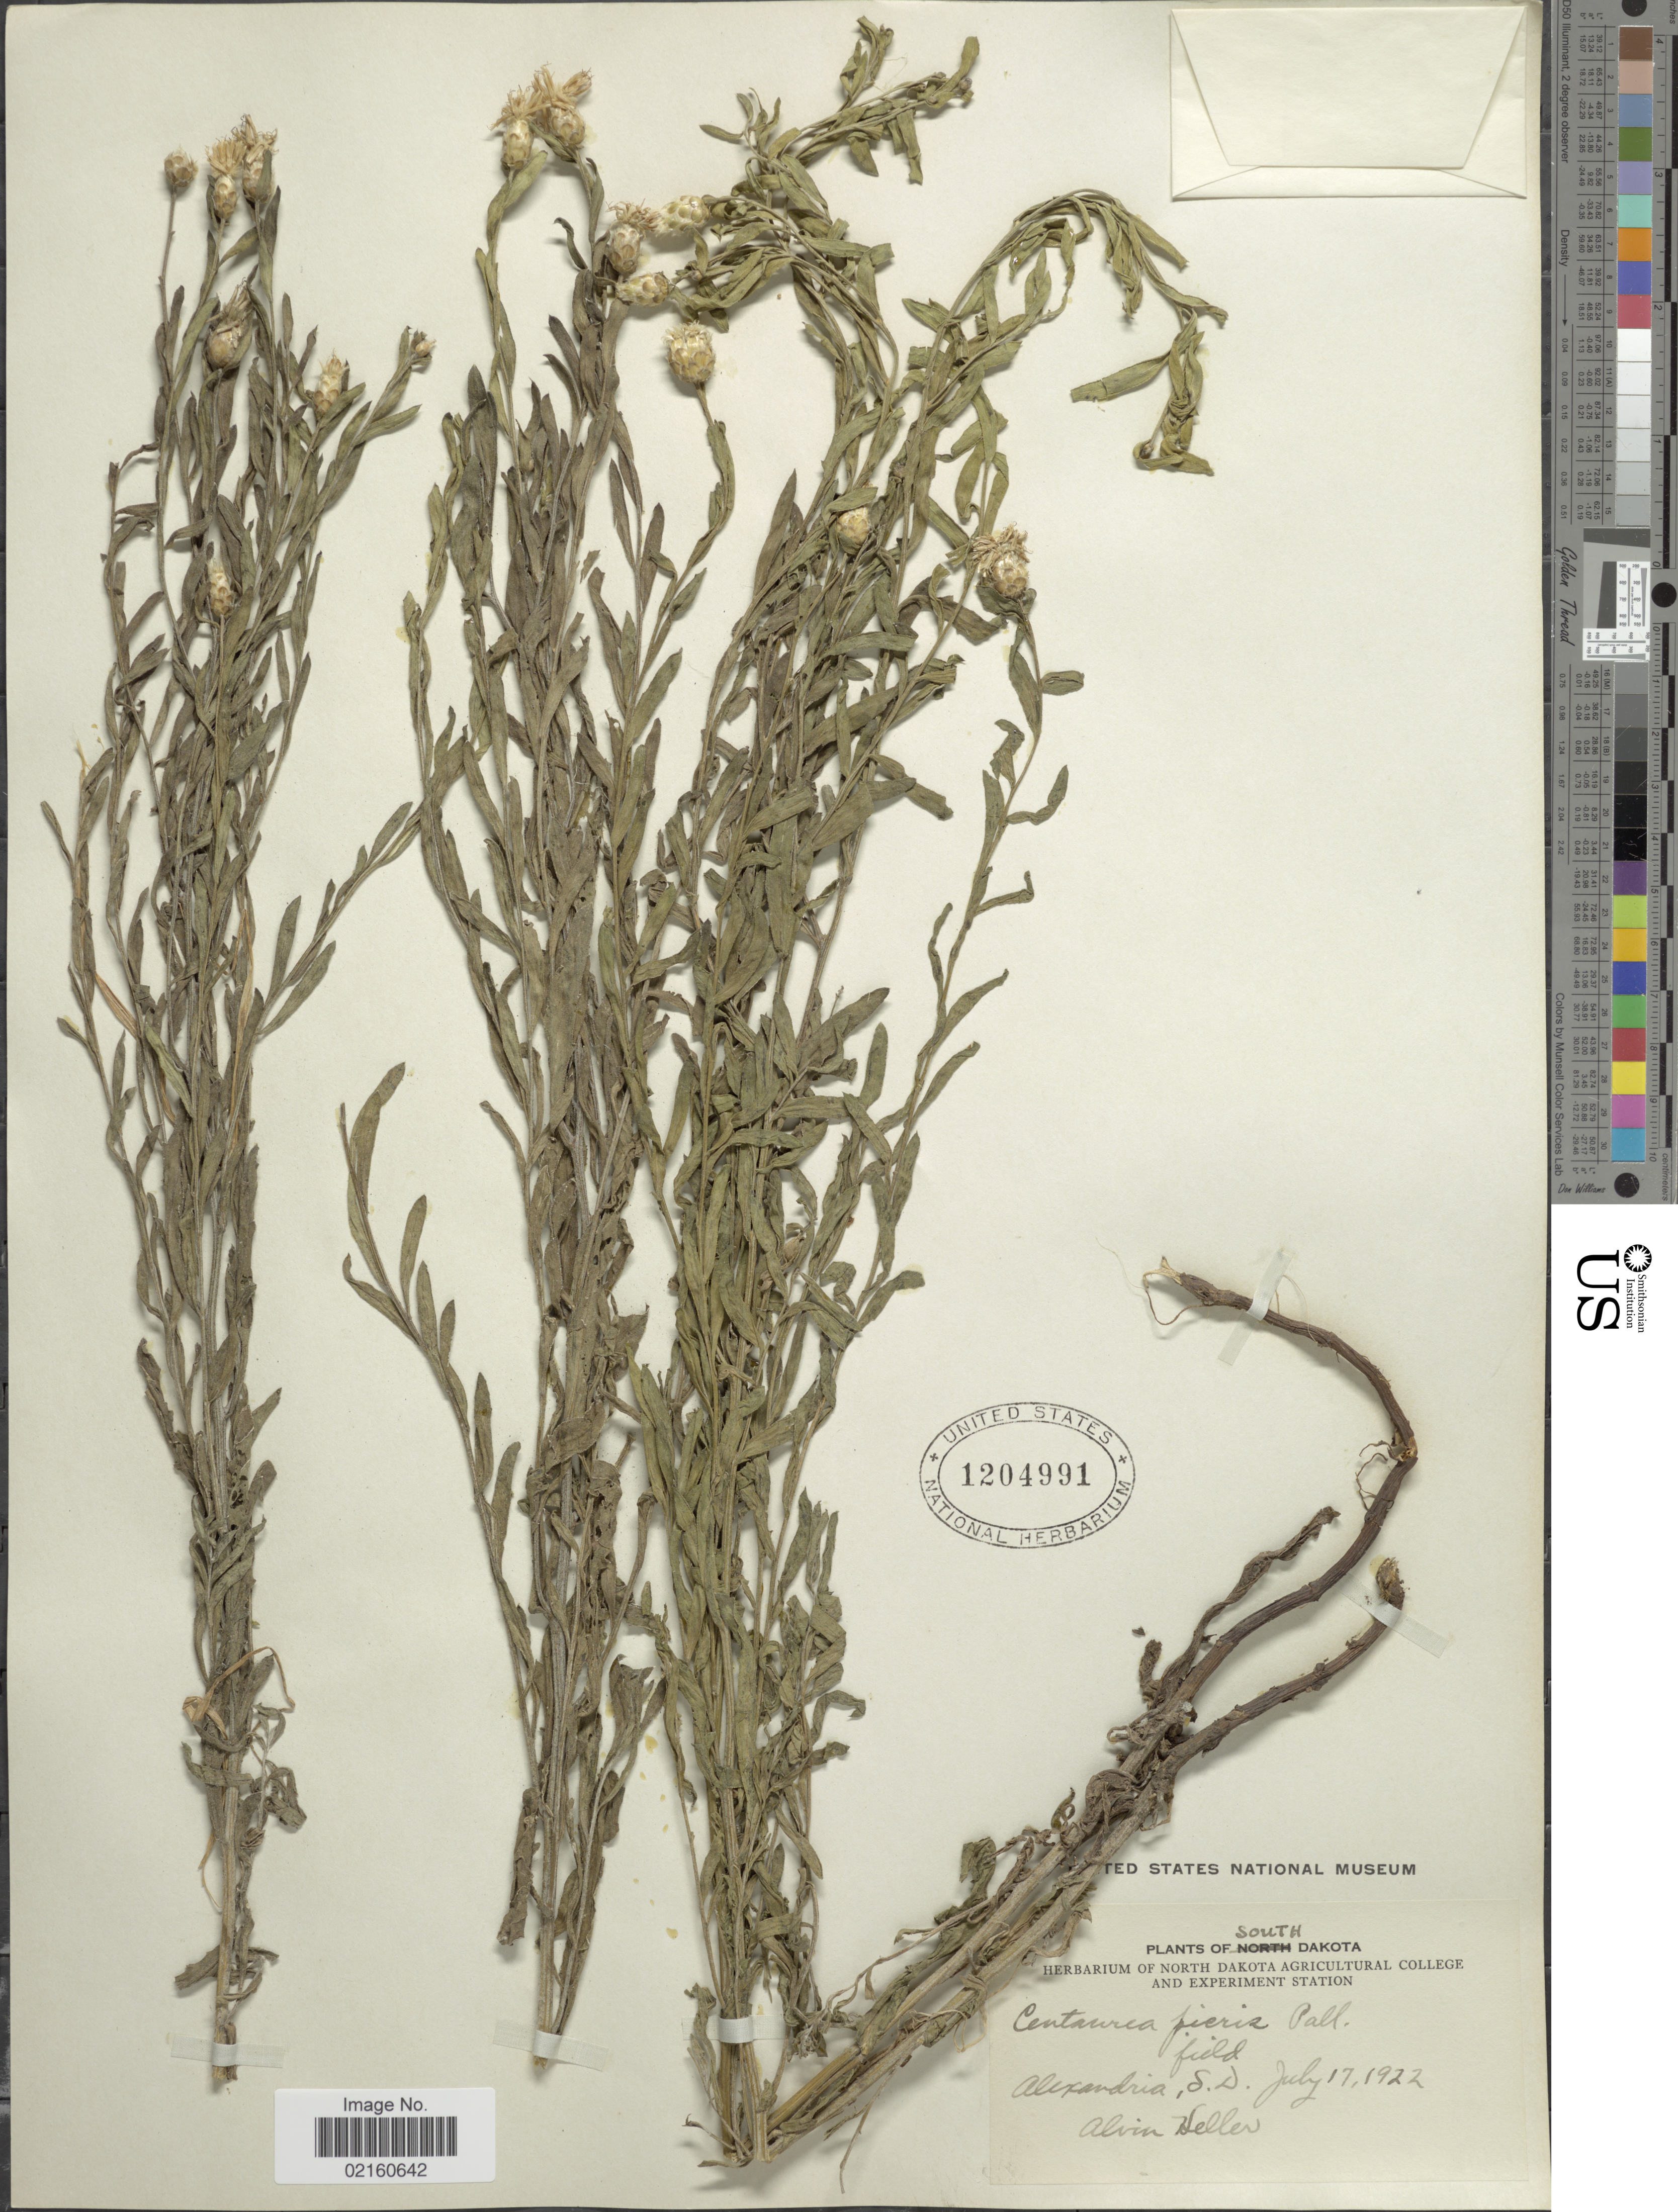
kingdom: Plantae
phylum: Tracheophyta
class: Magnoliopsida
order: Asterales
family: Asteraceae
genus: Rhaponticum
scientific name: Rhaponticum repens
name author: (L.) Hidalgo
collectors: A. A. Heller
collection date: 1922-07-17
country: United States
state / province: South Dakota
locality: Alexandria, S. D.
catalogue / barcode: US 1204991